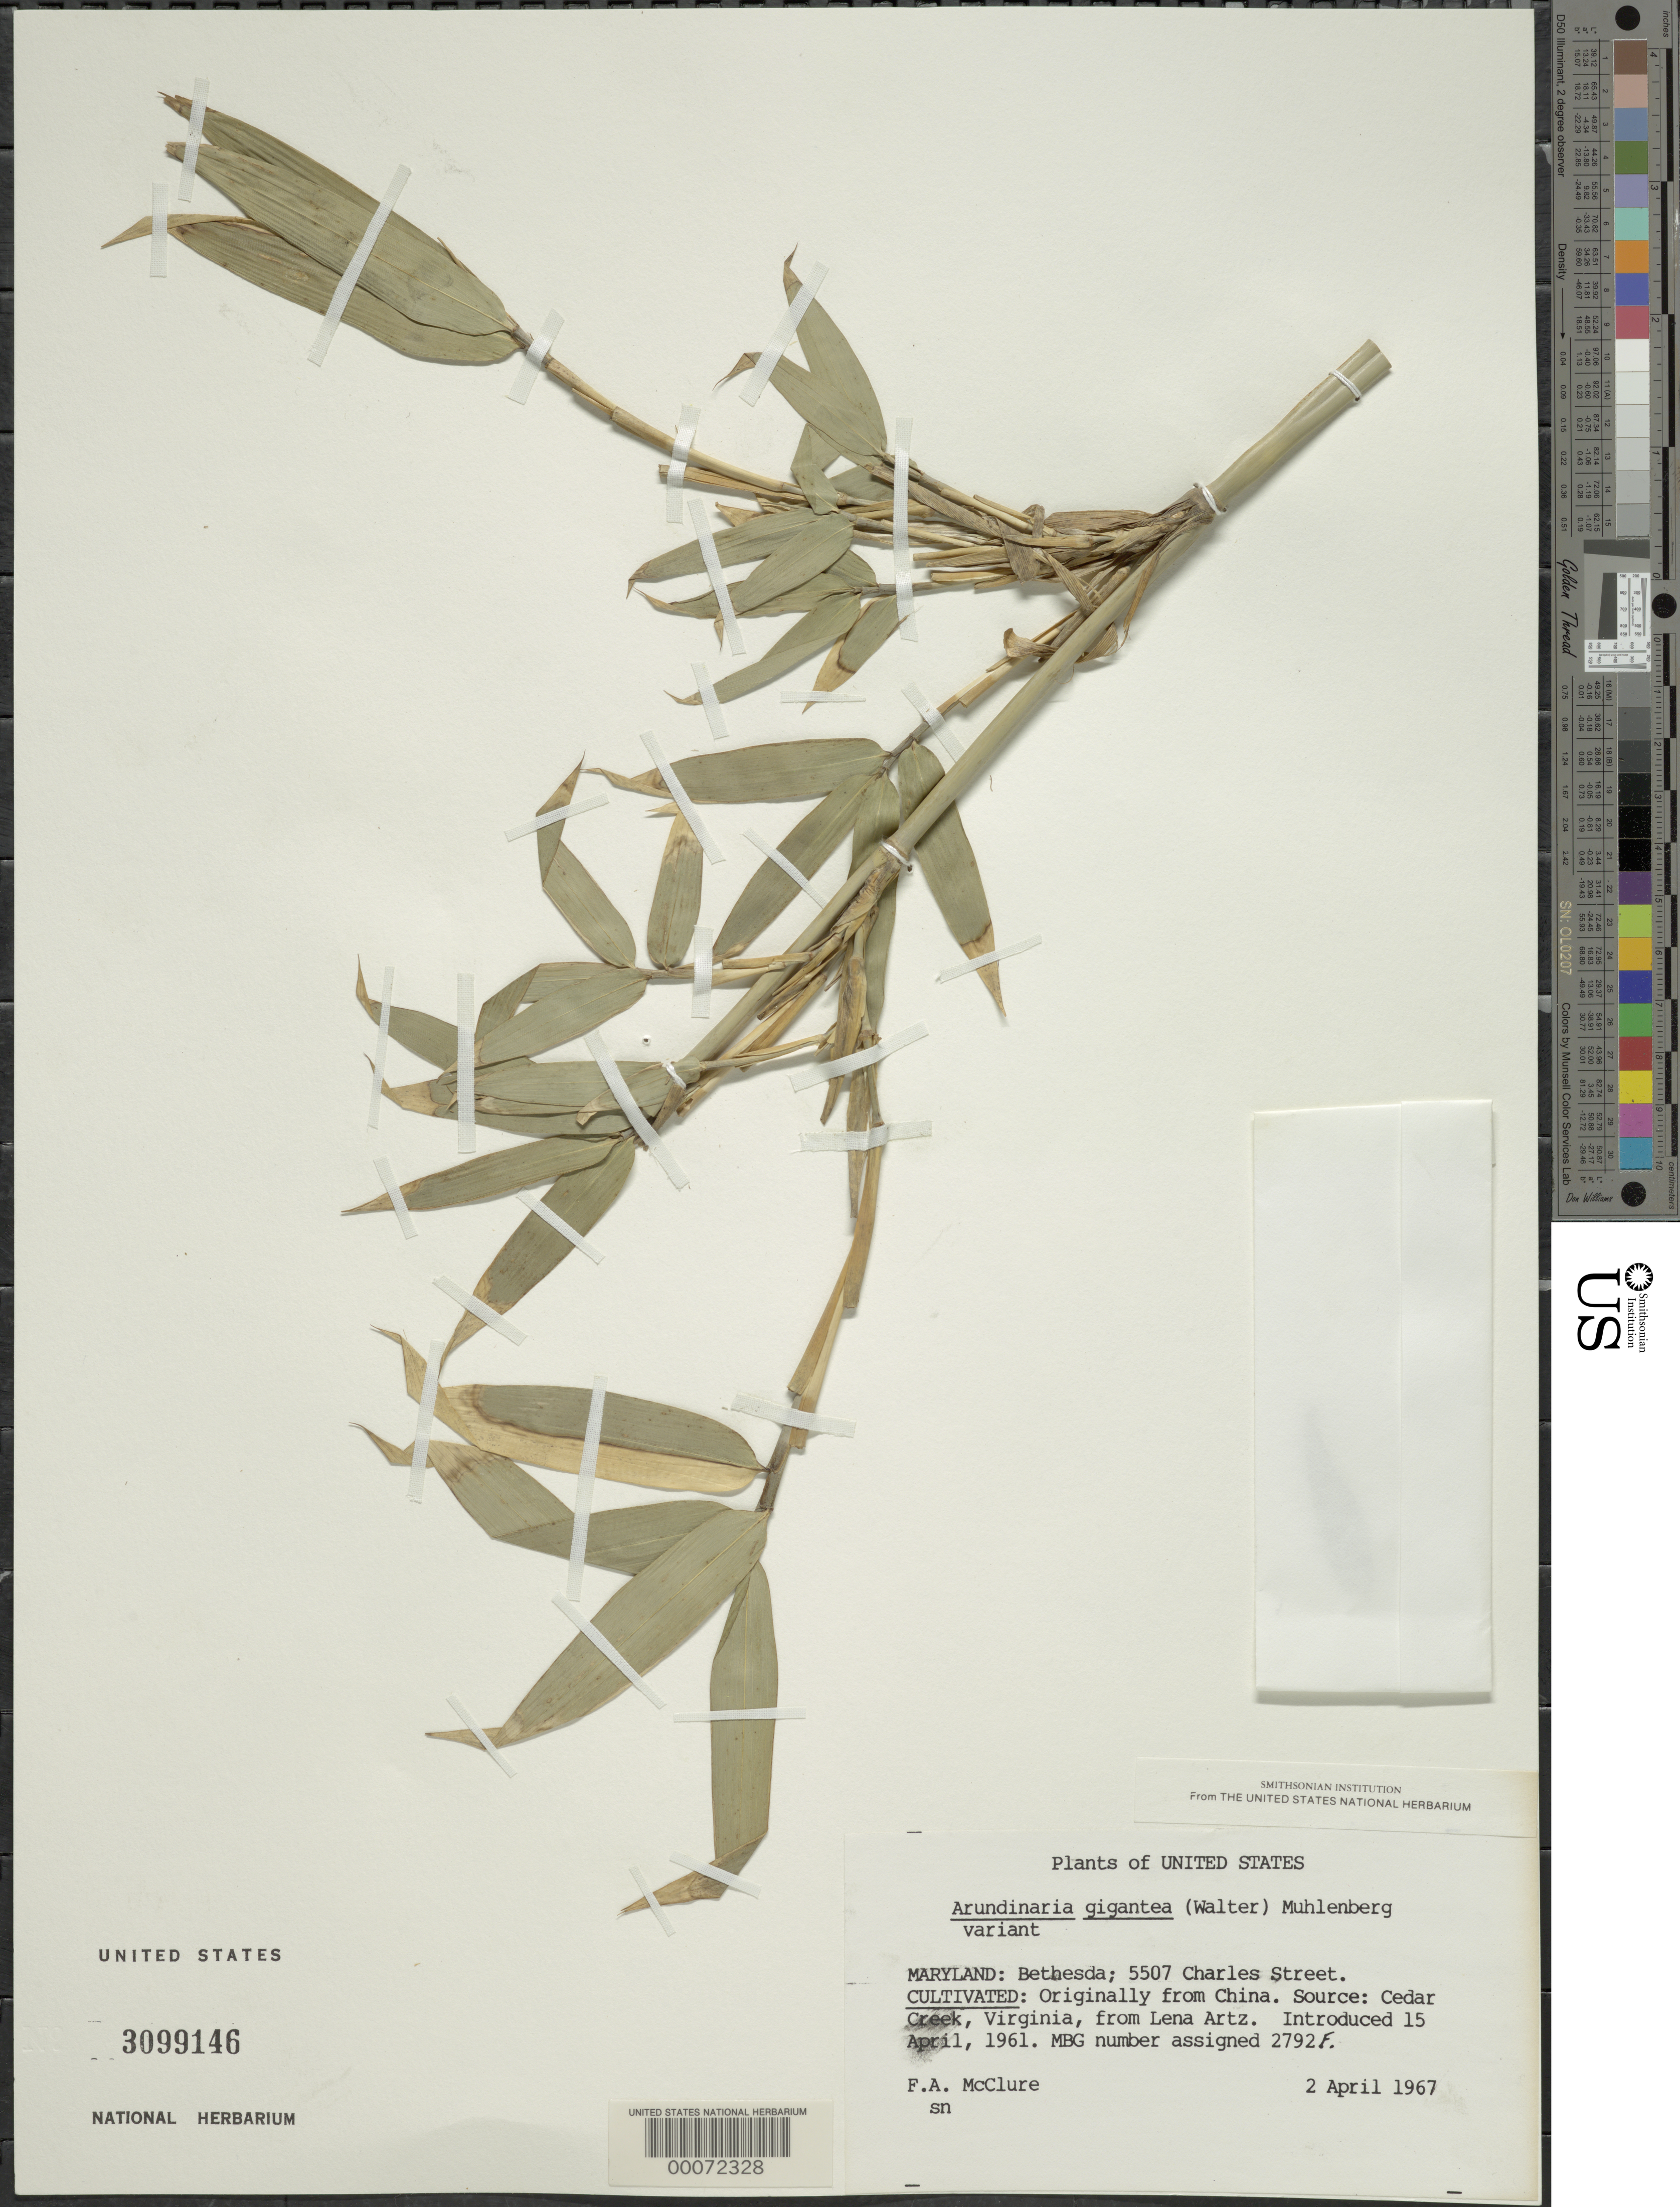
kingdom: Plantae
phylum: Tracheophyta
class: Liliopsida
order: Poales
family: Poaceae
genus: Arundinaria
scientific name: Arundinaria gigantea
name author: (Walter) Muhl.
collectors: F. A. McClure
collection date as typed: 02 Apr 1967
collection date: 1967-04-02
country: United States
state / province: Maryland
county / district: Montgomery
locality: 5507 Charles Street, Bethesda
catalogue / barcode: US 3099146